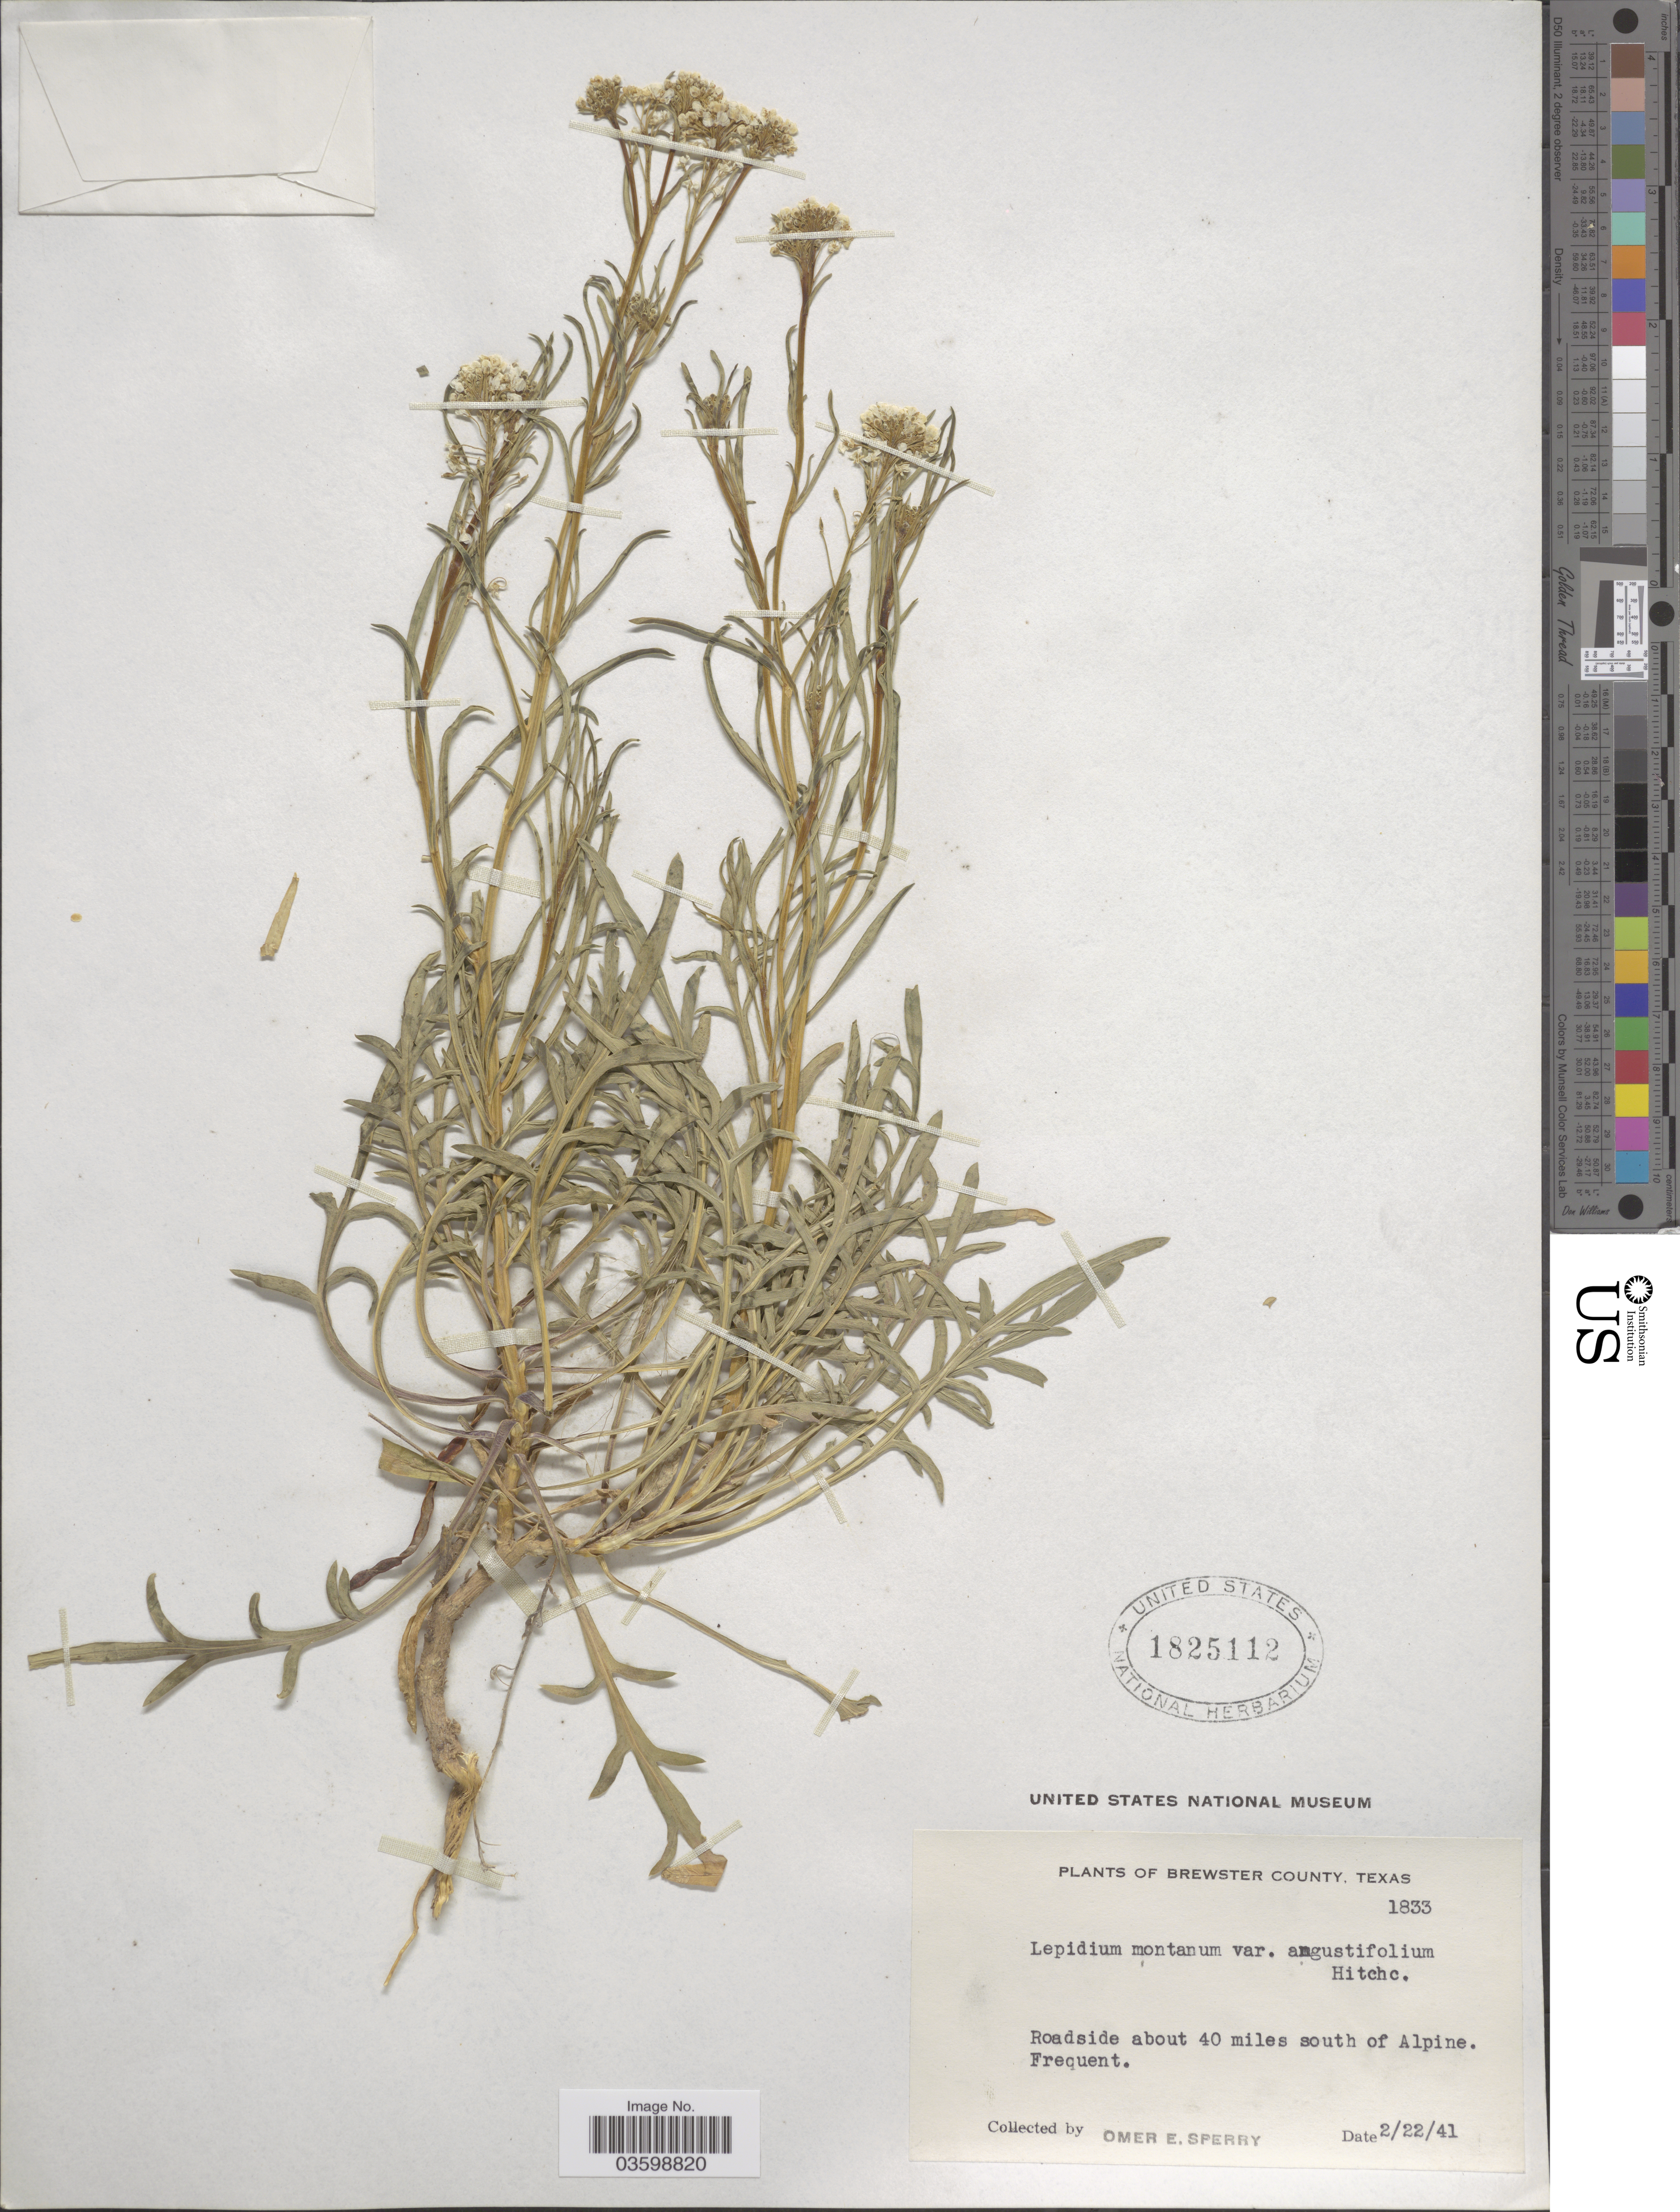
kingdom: Plantae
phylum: Tracheophyta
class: Magnoliopsida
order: Brassicales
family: Brassicaceae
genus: Lepidium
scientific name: Lepidium montanum var. angustifolium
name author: C.L. Hitchc.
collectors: O. E. Sperry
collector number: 1833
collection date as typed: Transcribed d/m/y: 22/2/41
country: United States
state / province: Texas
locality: Brewster County. Roadside about 40 miles south of Alpine.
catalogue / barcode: US 1825112